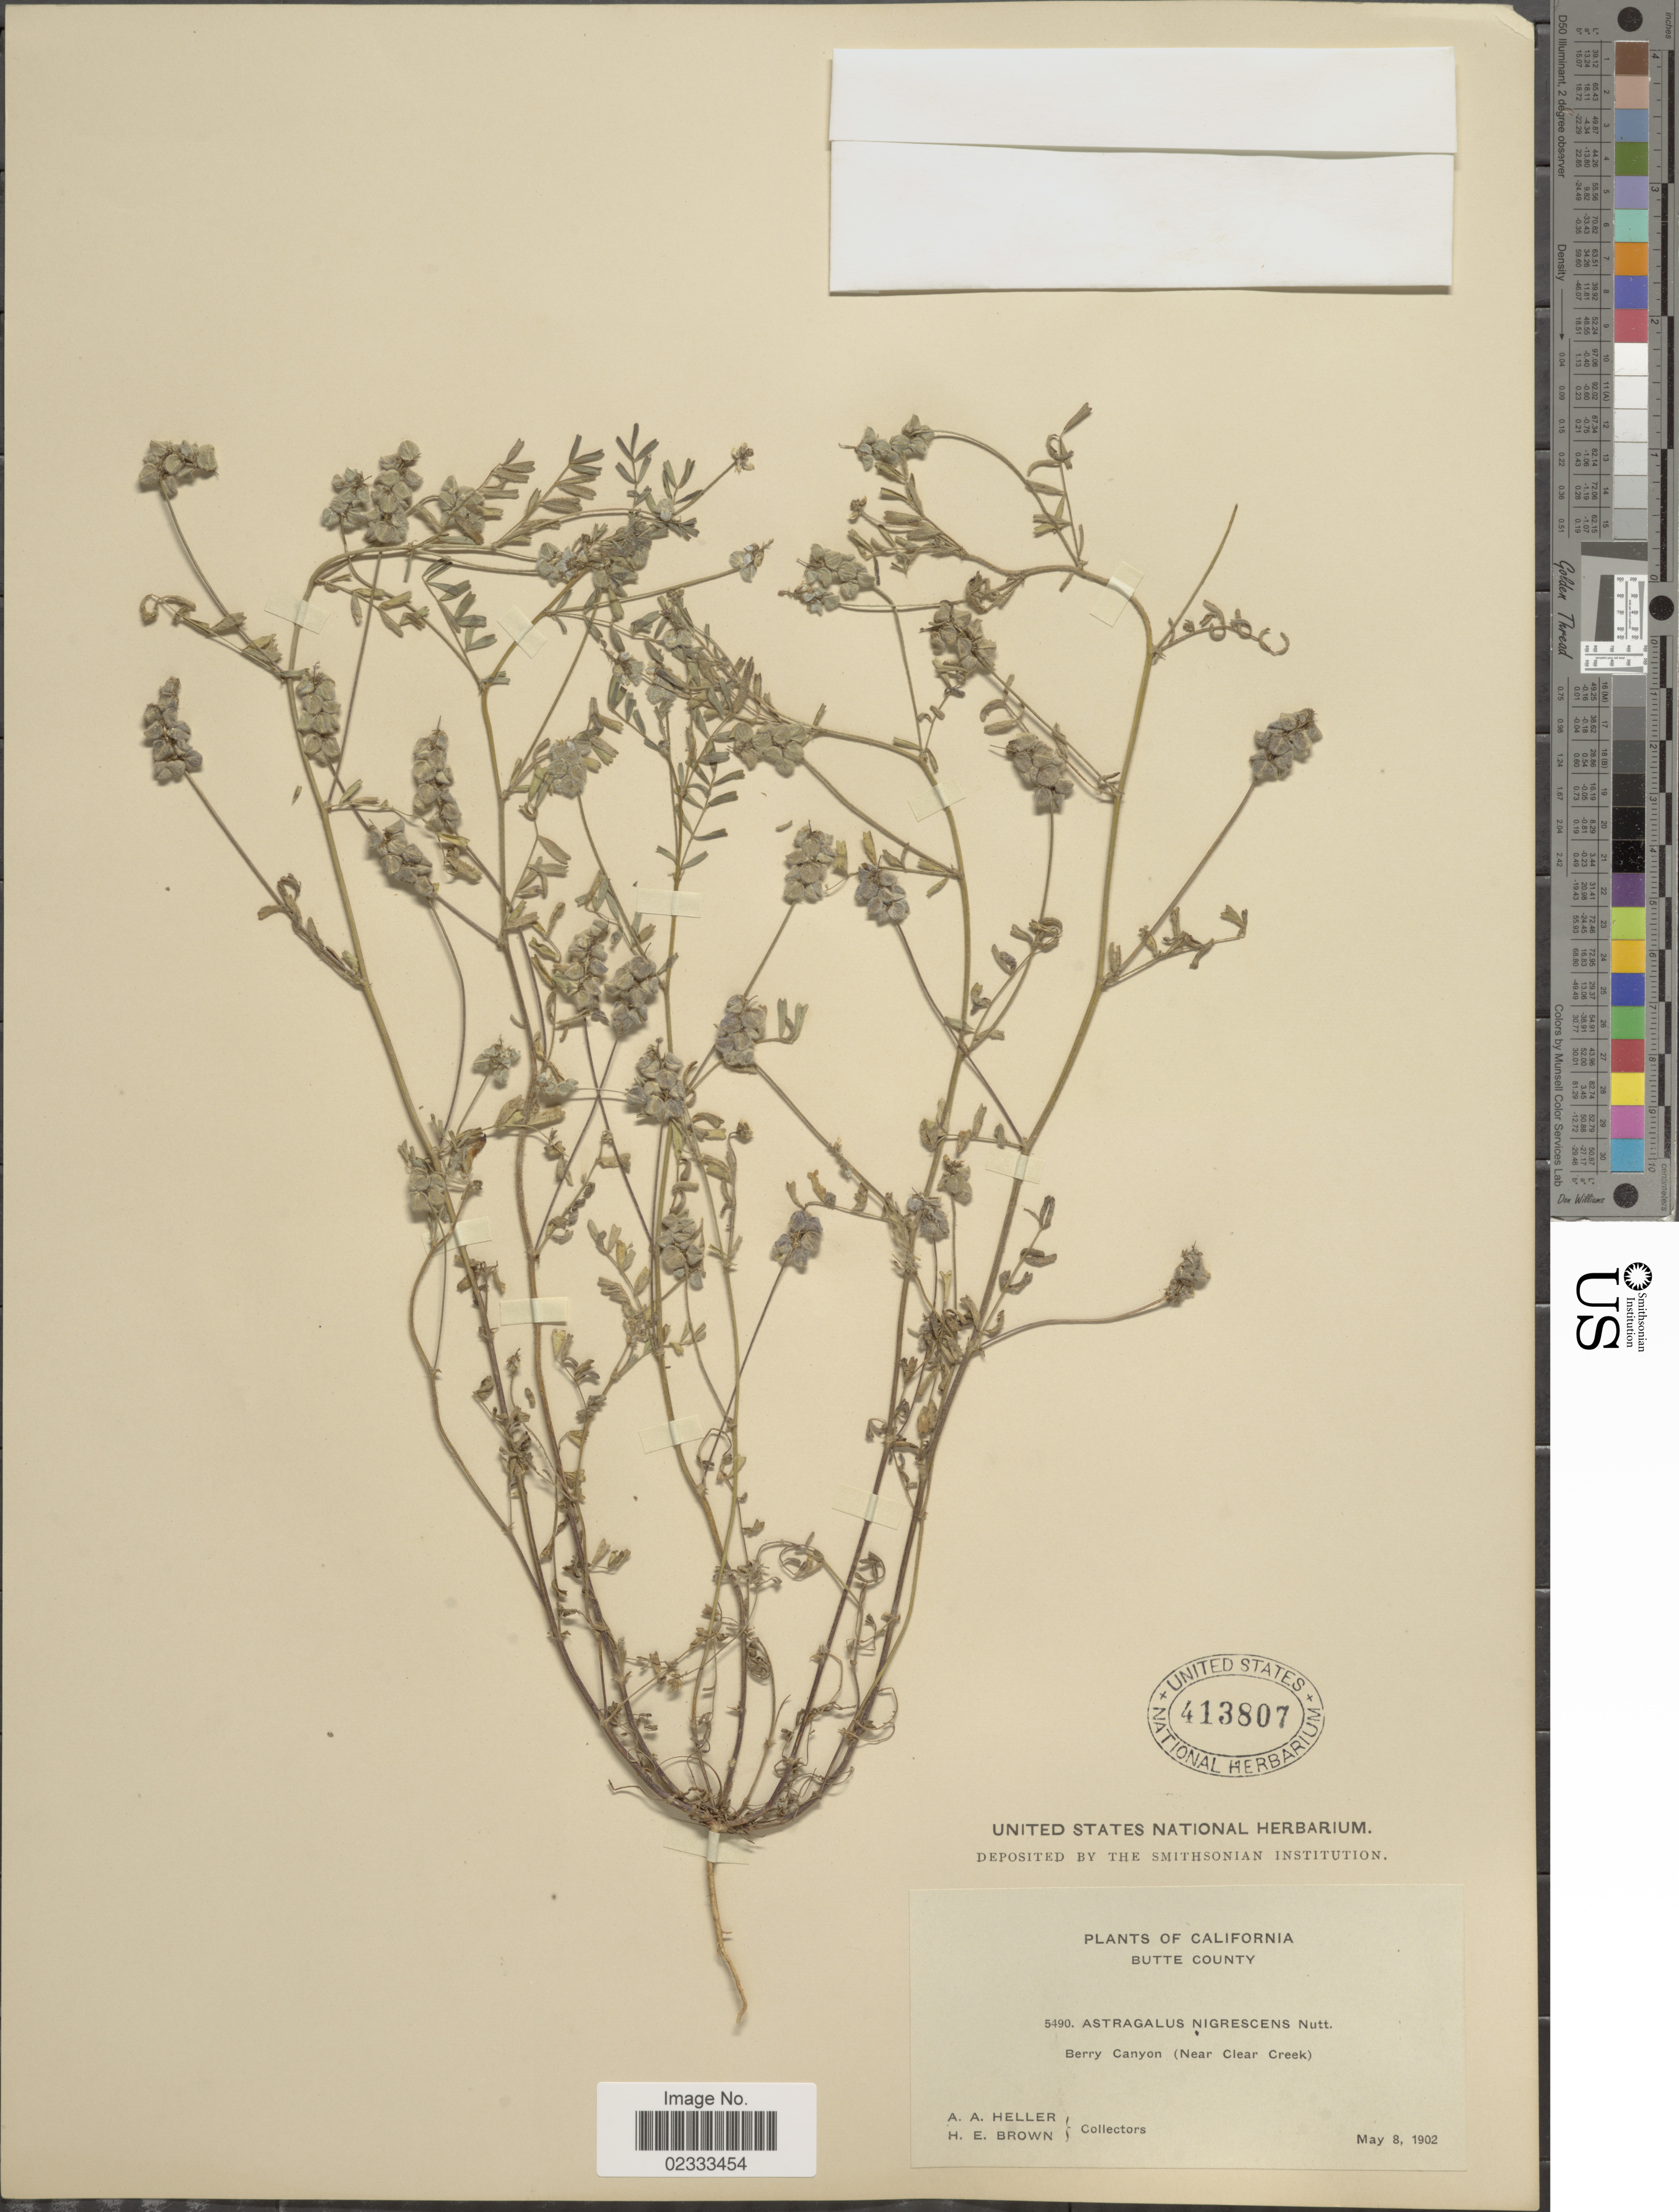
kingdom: Plantae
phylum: Tracheophyta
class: Magnoliopsida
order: Fabales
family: Fabaceae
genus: Astragalus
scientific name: Astragalus nigrescens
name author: Pall.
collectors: A. A. Heller & H. E. Brown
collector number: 5490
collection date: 1902-05-08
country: United States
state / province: California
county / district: Butte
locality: Butte County, Berry Canyon (Near Clear Creek).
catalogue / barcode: US 413807